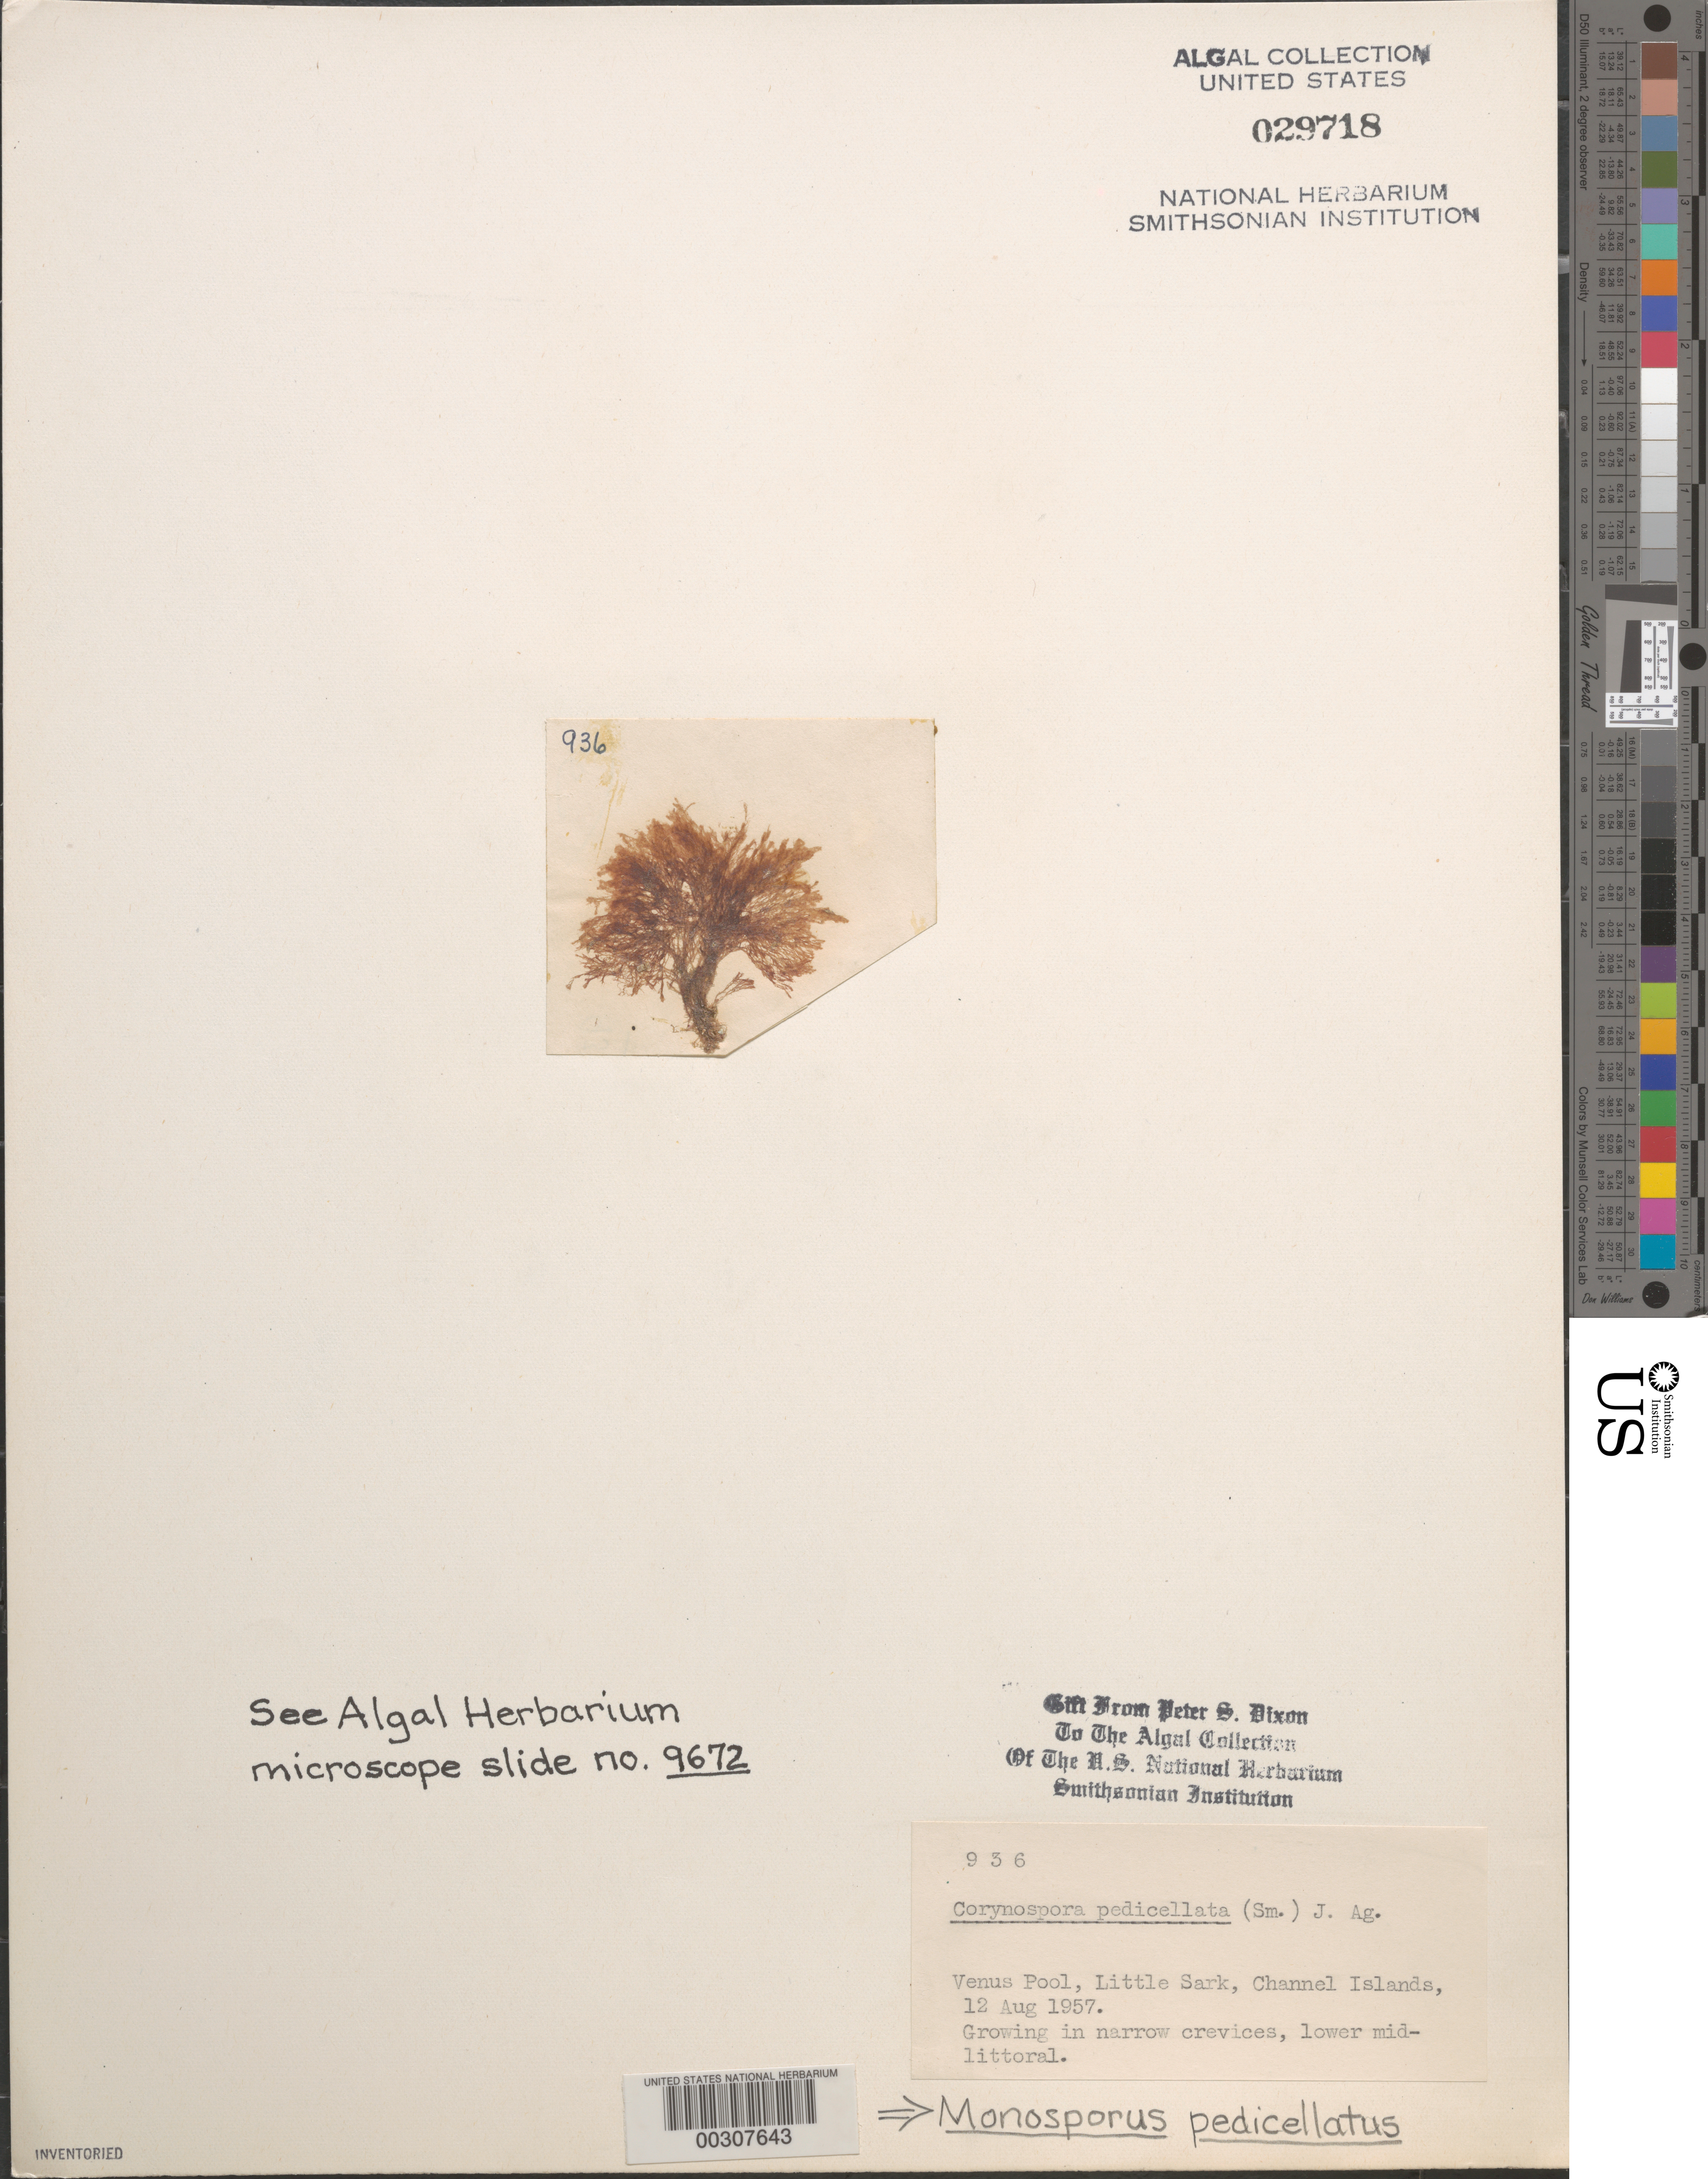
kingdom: Plantae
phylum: Rhodophyta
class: Florideophyceae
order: Ceramiales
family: Wrangeliaceae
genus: Monosporus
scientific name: Monosporus pedicellatus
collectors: P. S. Dixon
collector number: PSD 936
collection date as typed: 12 Aug 1957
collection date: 1957-08-12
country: United Kingdom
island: Sark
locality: Channel Islands. Bailiwick of Guernsey. Venus Pool, Little Sark [peninsula]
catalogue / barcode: US 29718